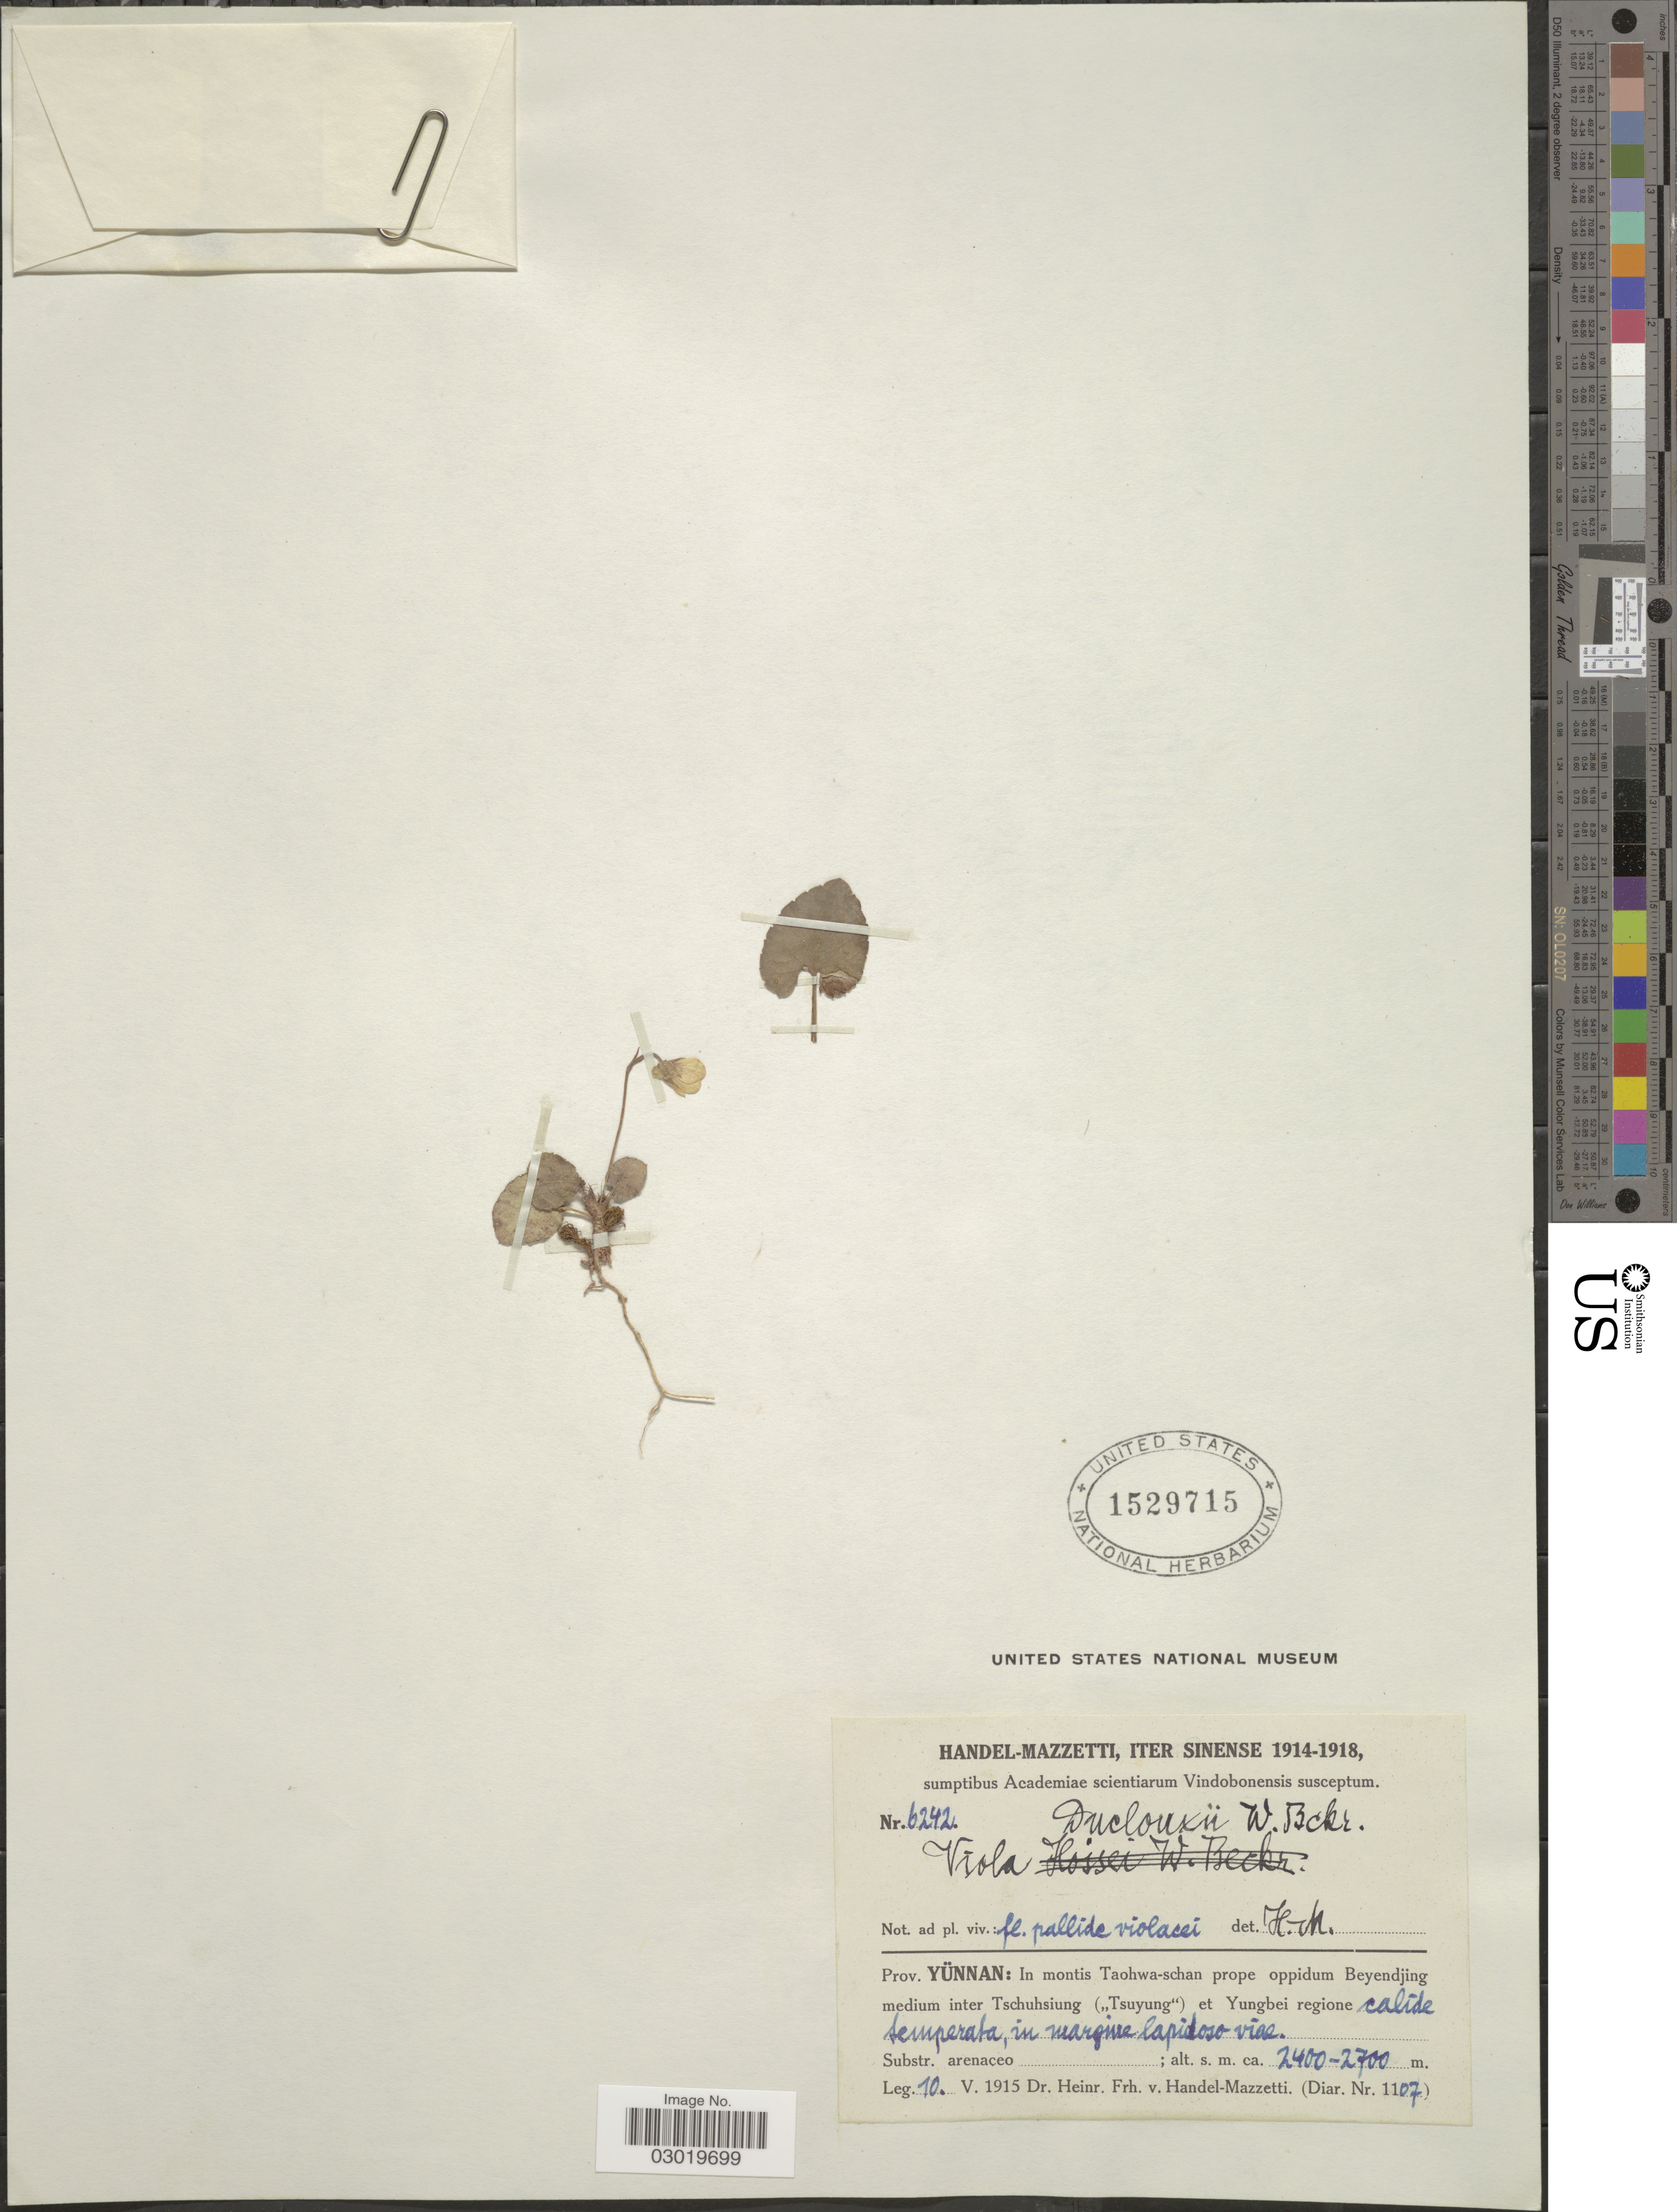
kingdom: Plantae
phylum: Tracheophyta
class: Magnoliopsida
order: Malpighiales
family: Violaceae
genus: Viola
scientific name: Viola duclouxii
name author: W. Becker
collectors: H. Handel-Mazzetti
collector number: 6242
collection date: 1915-05-10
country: China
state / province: Yunnan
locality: Prov. Yünnan: In montis Taohwa-schan prope oppidum Beyendjing medium inter Tschuhsiung ("Tsuyung") et Yungbei regione calide temperata, in margine lapidoso viae.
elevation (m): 2400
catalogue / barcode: US 1529715